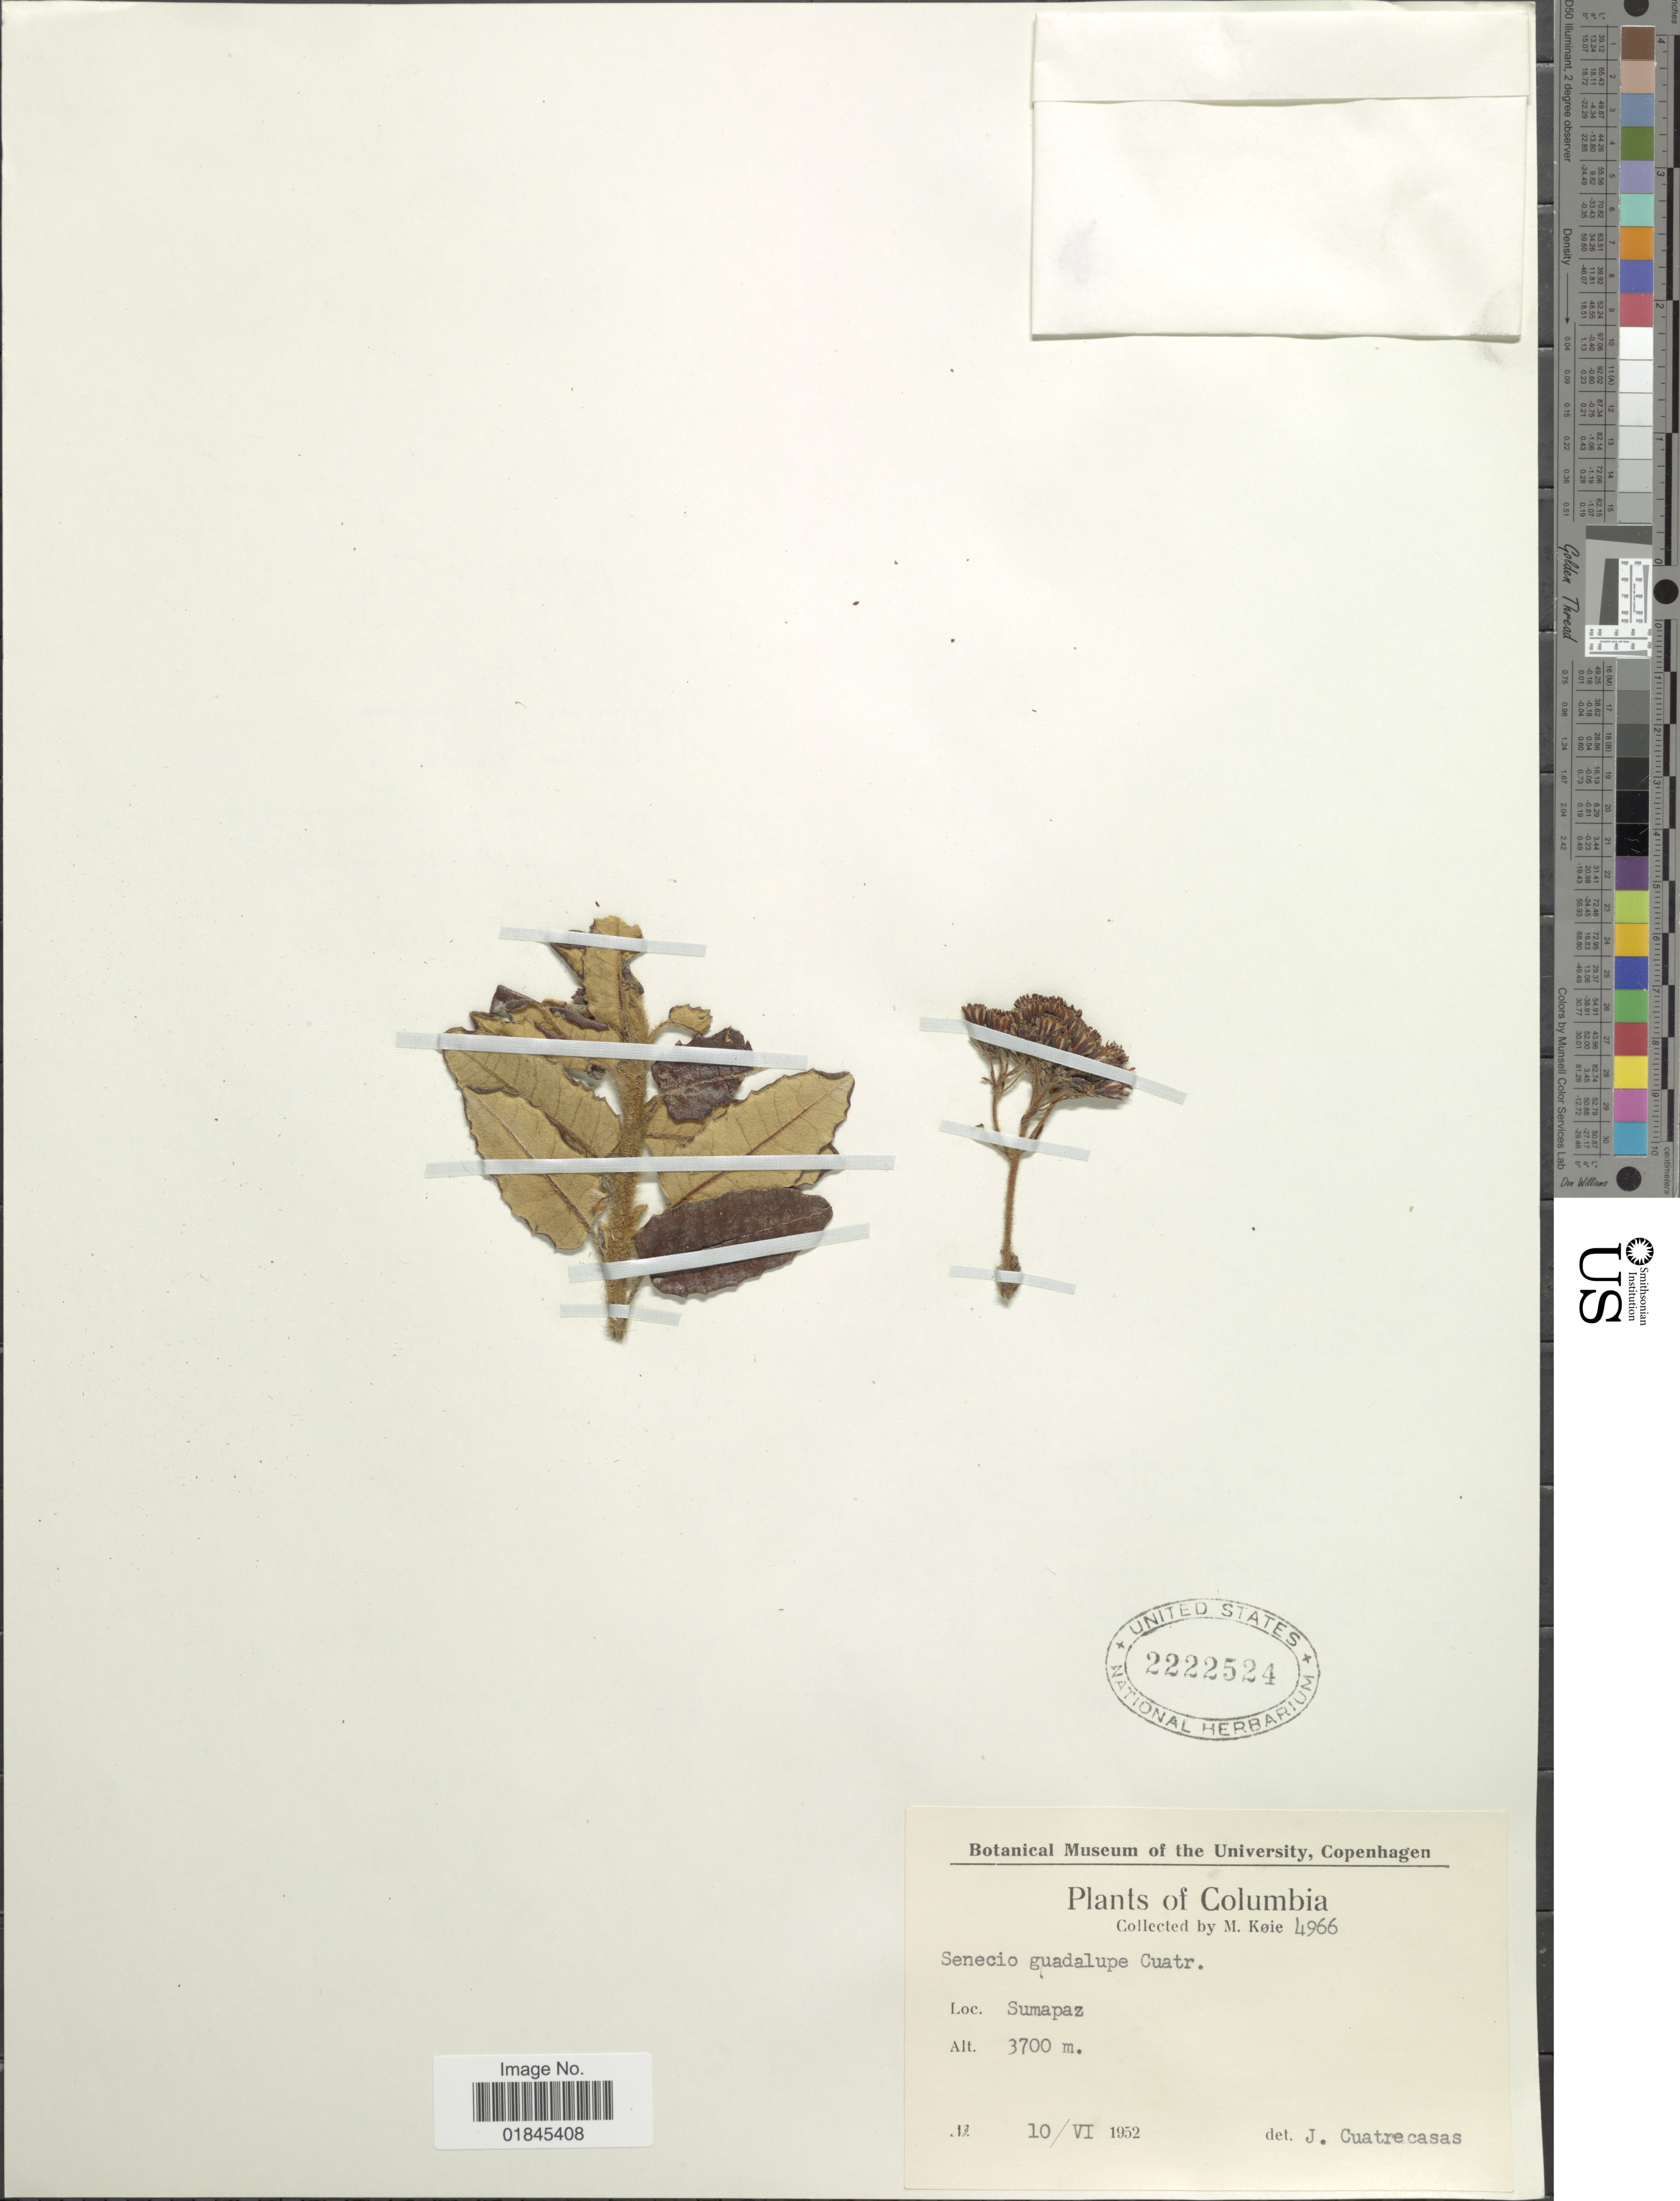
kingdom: Plantae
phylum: Tracheophyta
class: Magnoliopsida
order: Asterales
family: Asteraceae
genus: Pentacalia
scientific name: Pentacalia guadalupe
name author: (Cuatrec.) Cuatrec.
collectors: M. Köie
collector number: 4966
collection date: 1953-06-10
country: Colombia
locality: Sumapaz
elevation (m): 3700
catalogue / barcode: US 2222524